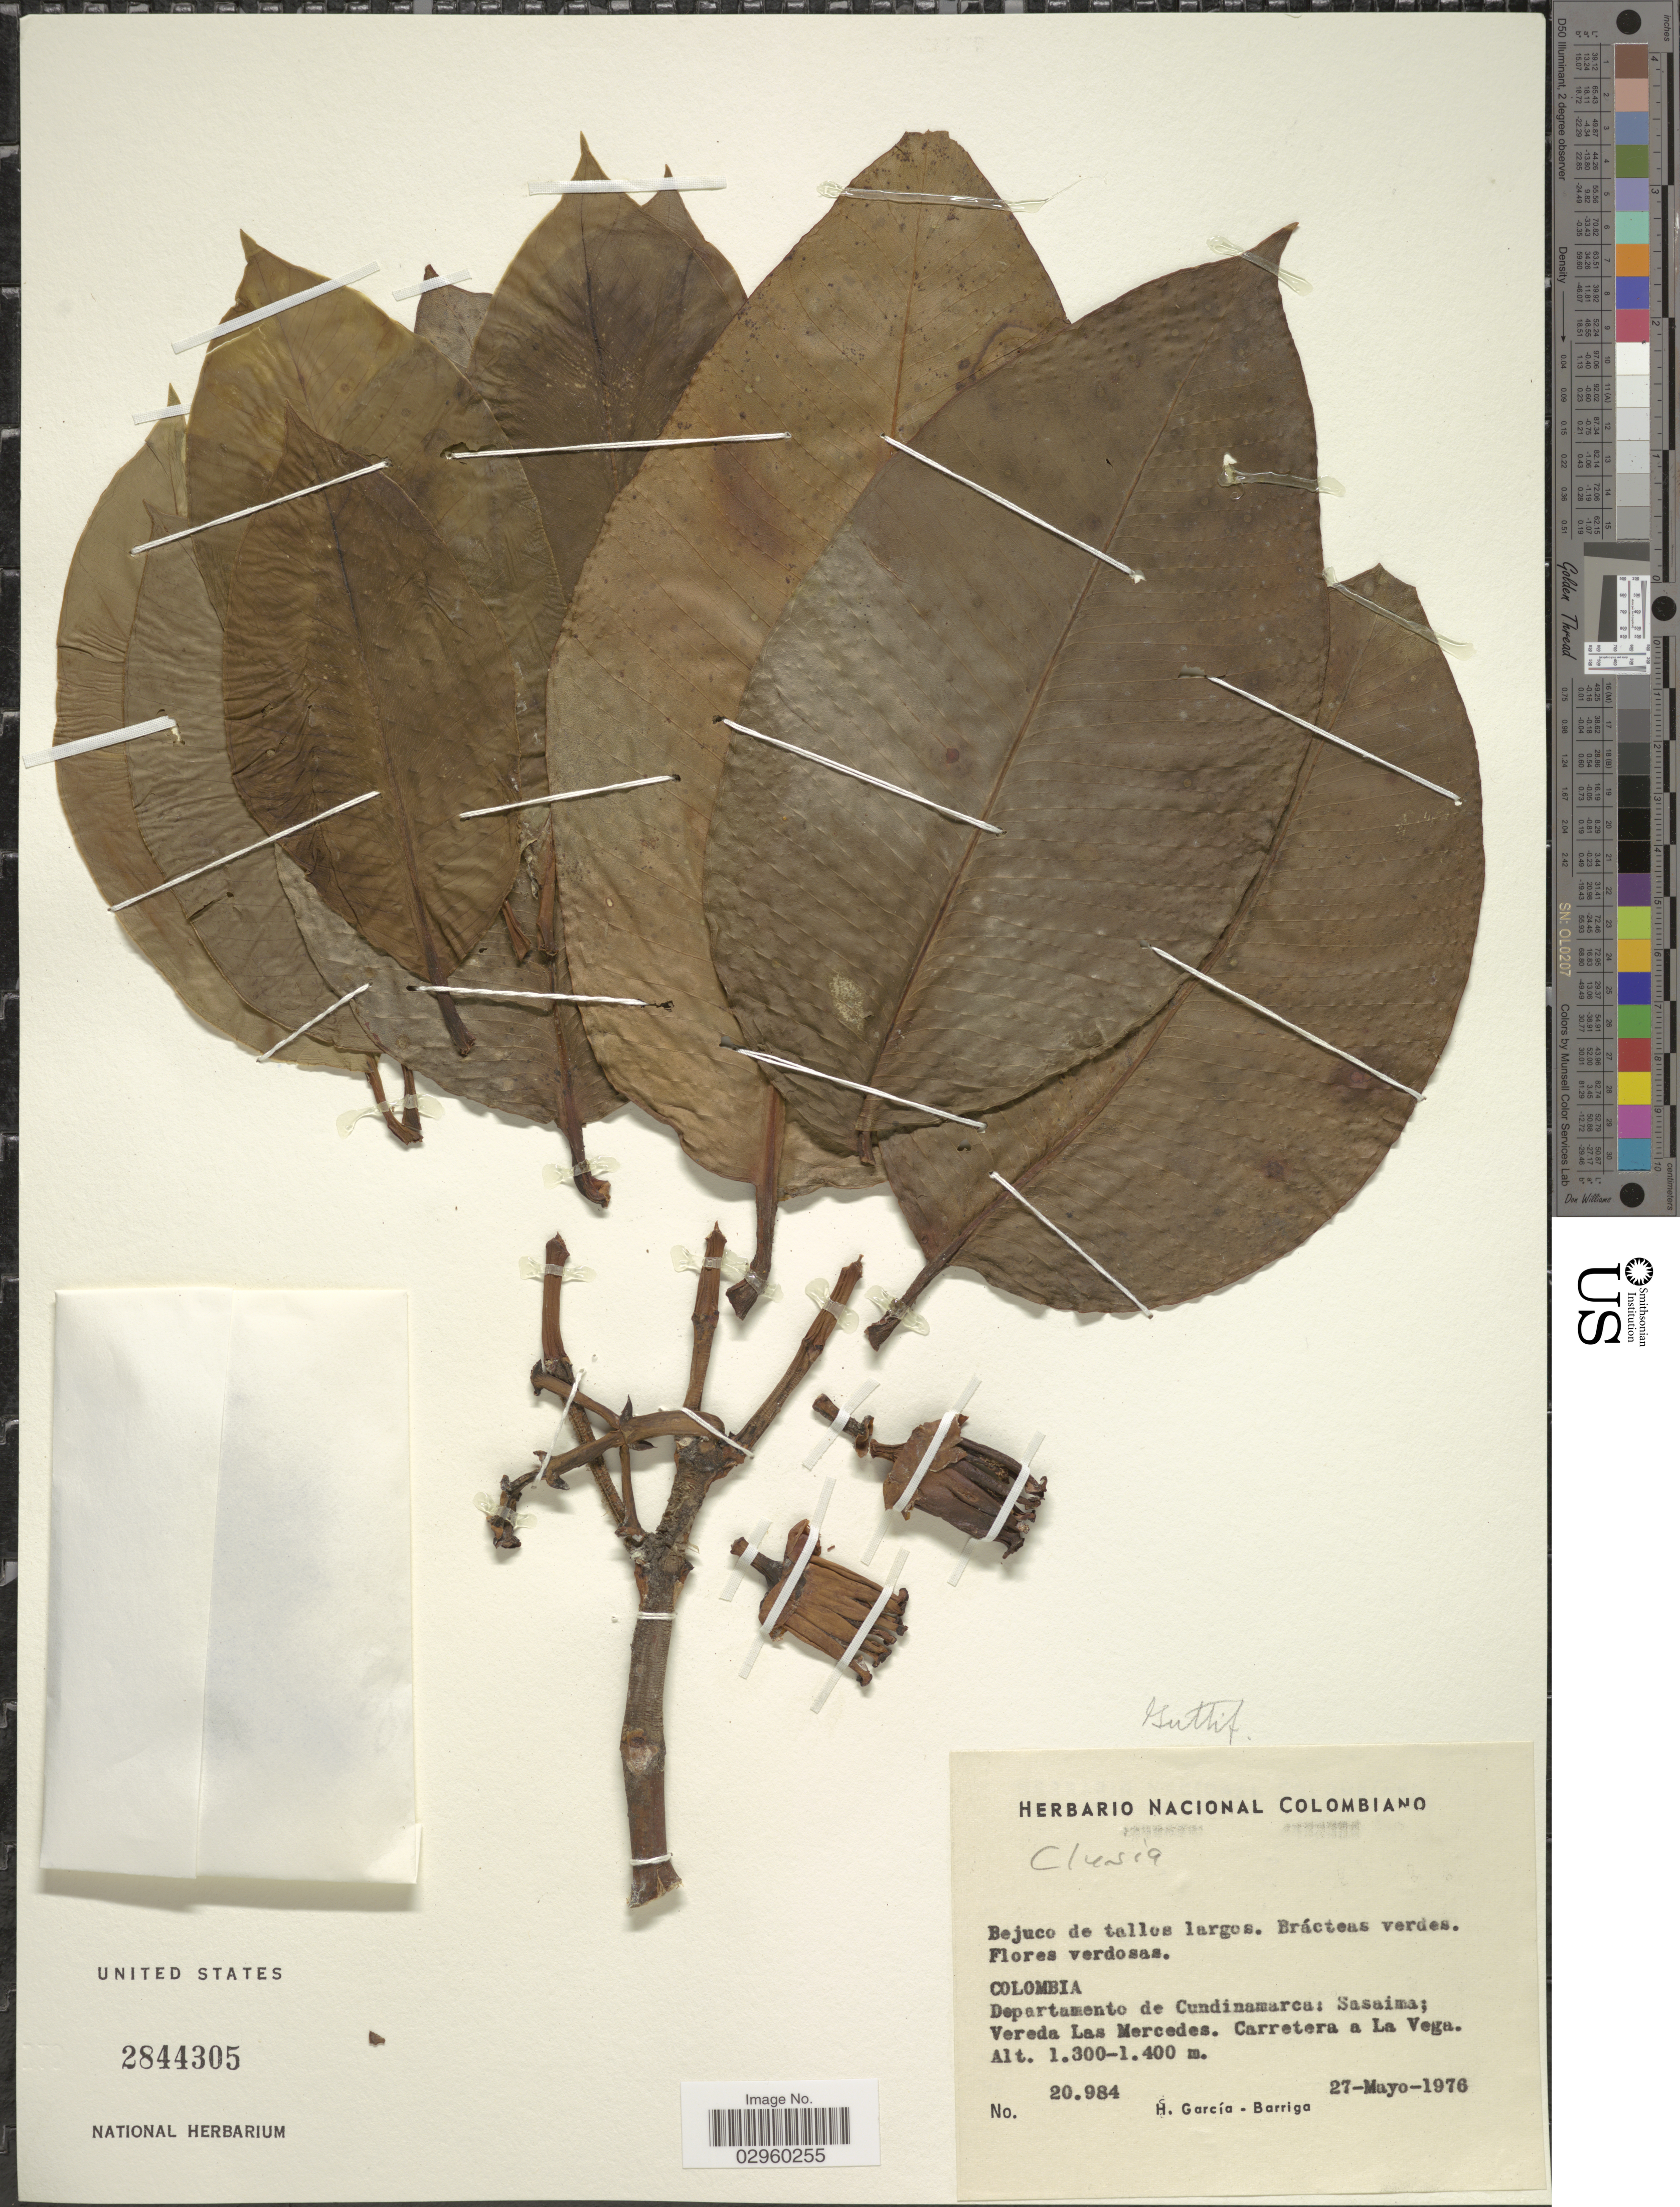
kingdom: Plantae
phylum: Tracheophyta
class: Magnoliopsida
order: Malpighiales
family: Clusiaceae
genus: Clusia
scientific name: Clusia sp.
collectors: H. García Barriga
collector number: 20984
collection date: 1976-05-27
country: Colombia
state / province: Cundinamarca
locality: Departamento de Cundinamarca: Sasaima; Vereda Las Mercedes. Carretera a La Vega.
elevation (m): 1300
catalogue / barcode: US 2844305